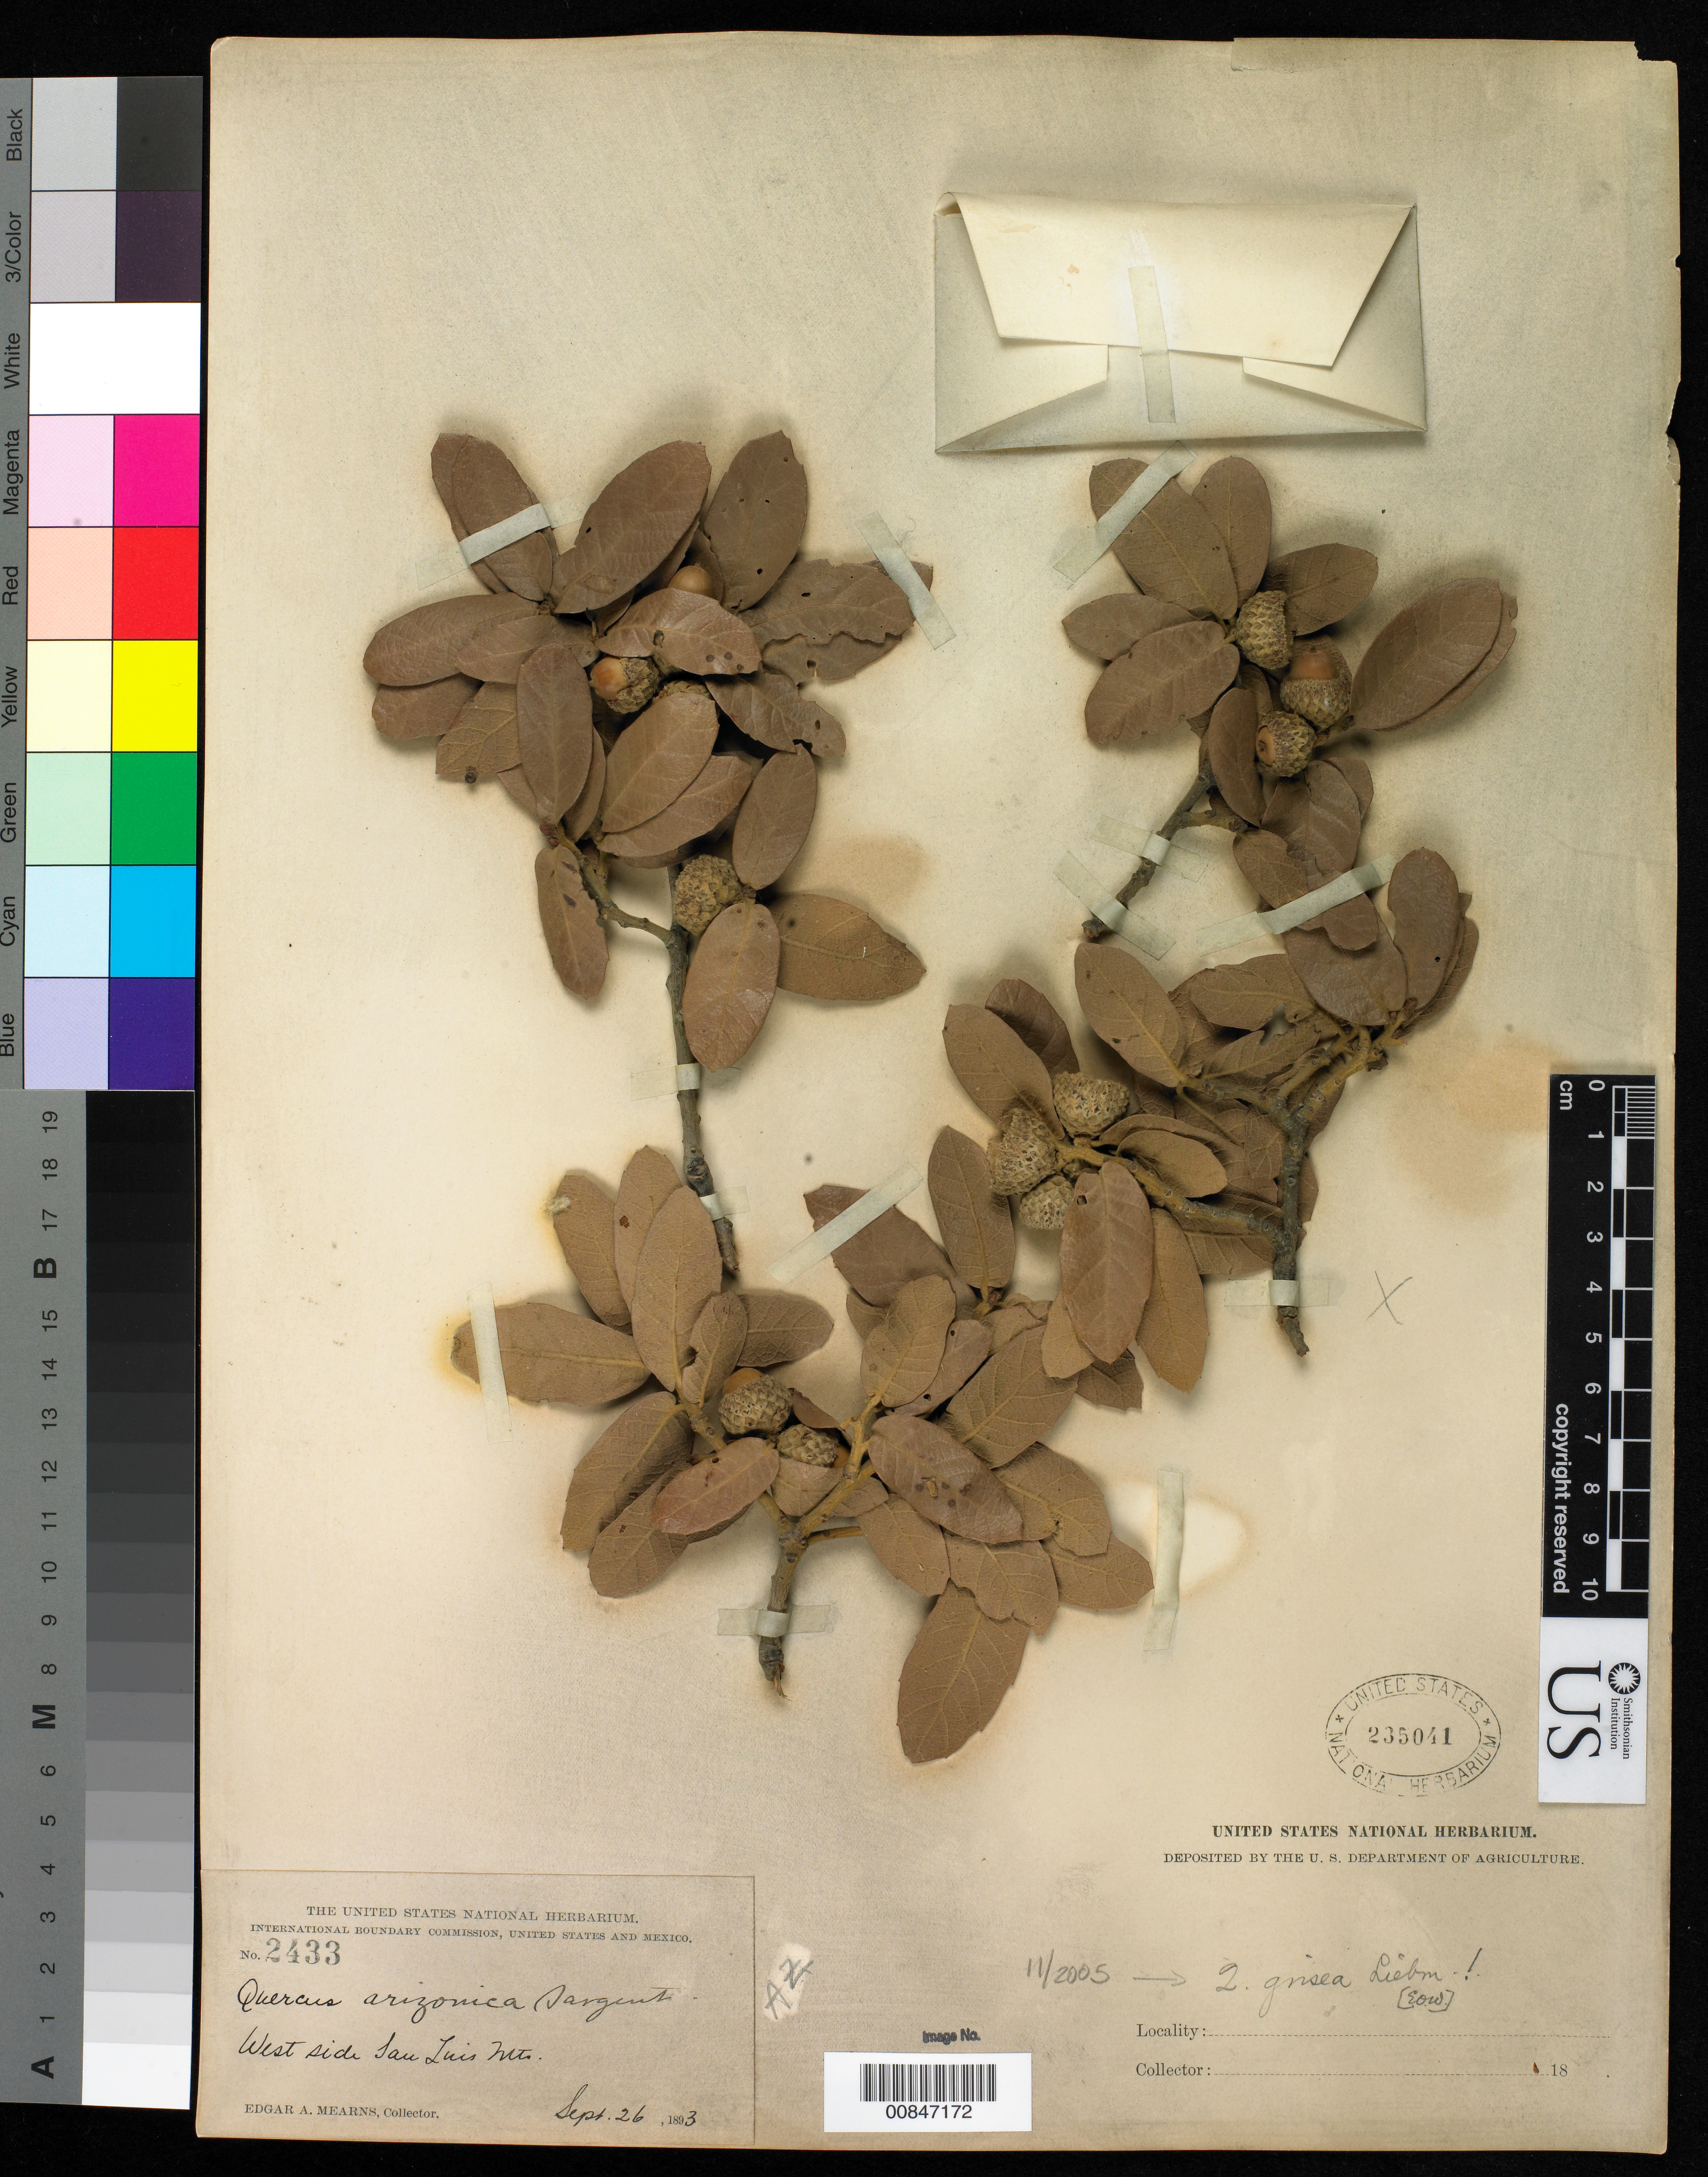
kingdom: Plantae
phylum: Tracheophyta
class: Magnoliopsida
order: Fagales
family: Fagaceae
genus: Quercus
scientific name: Quercus grisea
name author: Liebm.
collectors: E. A. Mearns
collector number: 2433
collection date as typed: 26 Sep 1893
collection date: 1893-09-26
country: United States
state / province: Arizona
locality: West side of San Luis Mts.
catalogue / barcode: US 235041